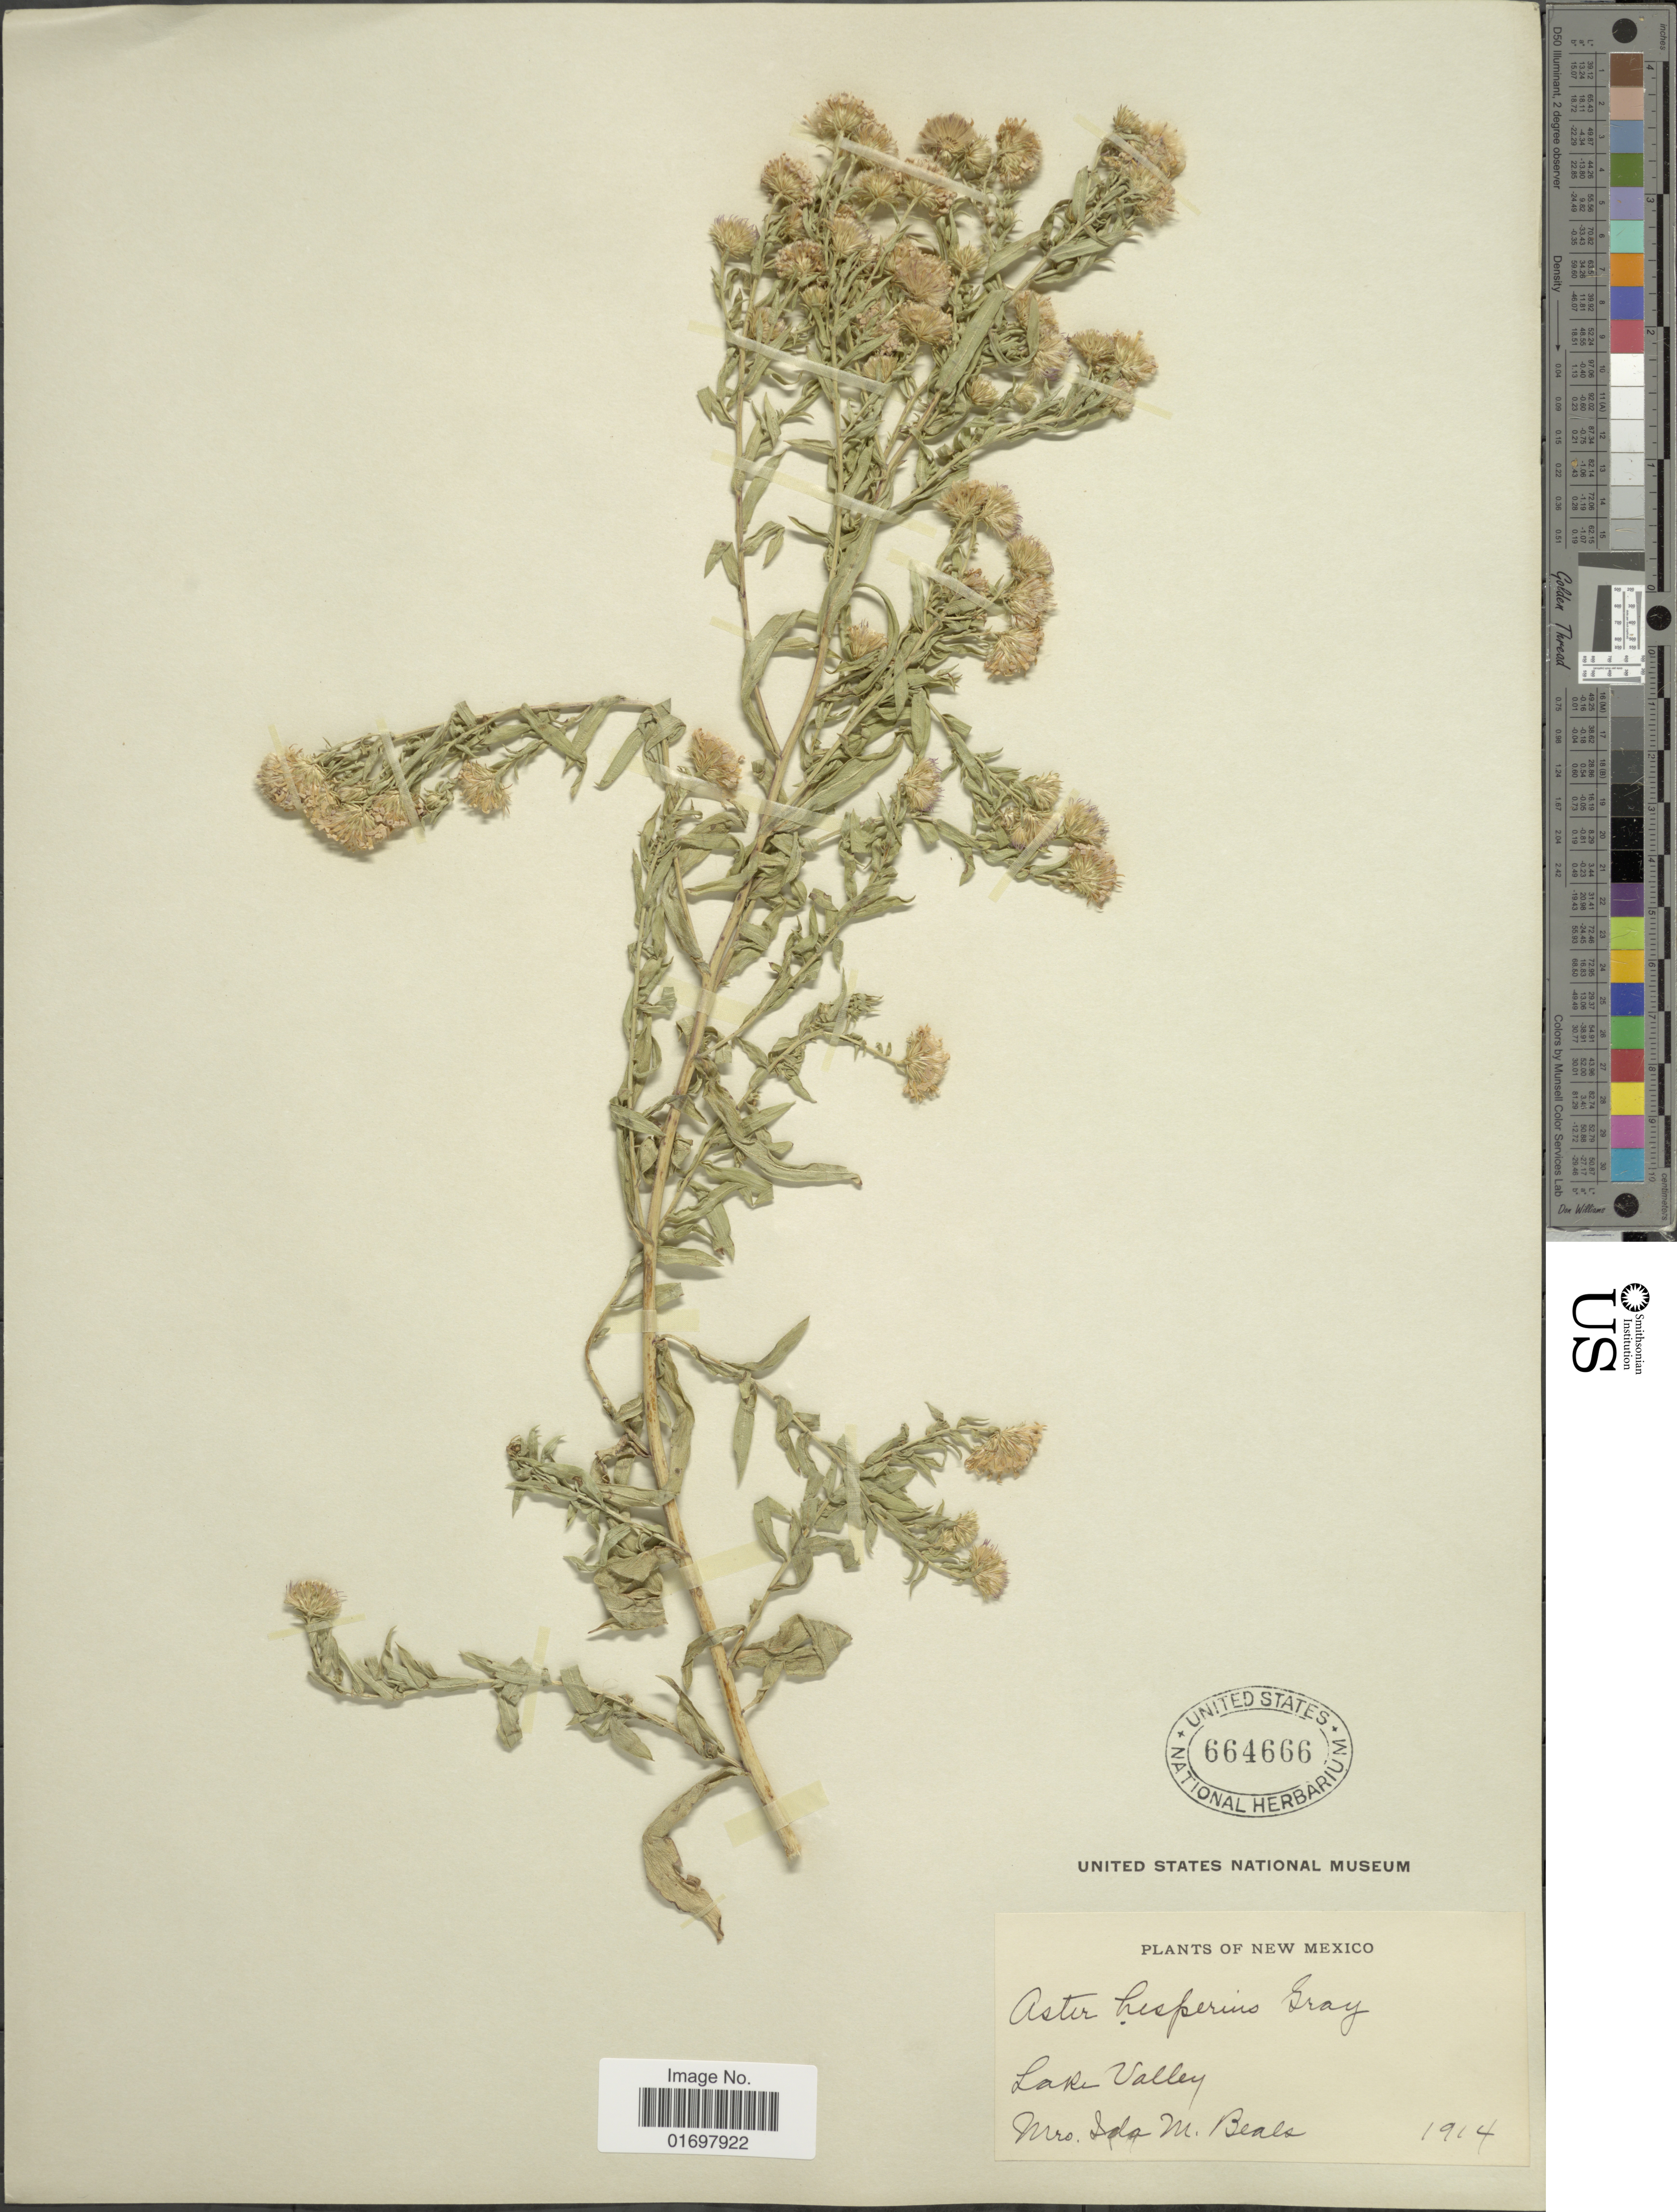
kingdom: Plantae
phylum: Tracheophyta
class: Magnoliopsida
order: Asterales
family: Asteraceae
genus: Symphyotrichum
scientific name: Symphyotrichum lanceolatum var. hesperium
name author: (A. Gray) G.L. Nesom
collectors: I. M. Beals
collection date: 1914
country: United States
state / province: New Mexico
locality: Lake Valley.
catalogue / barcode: US 664666